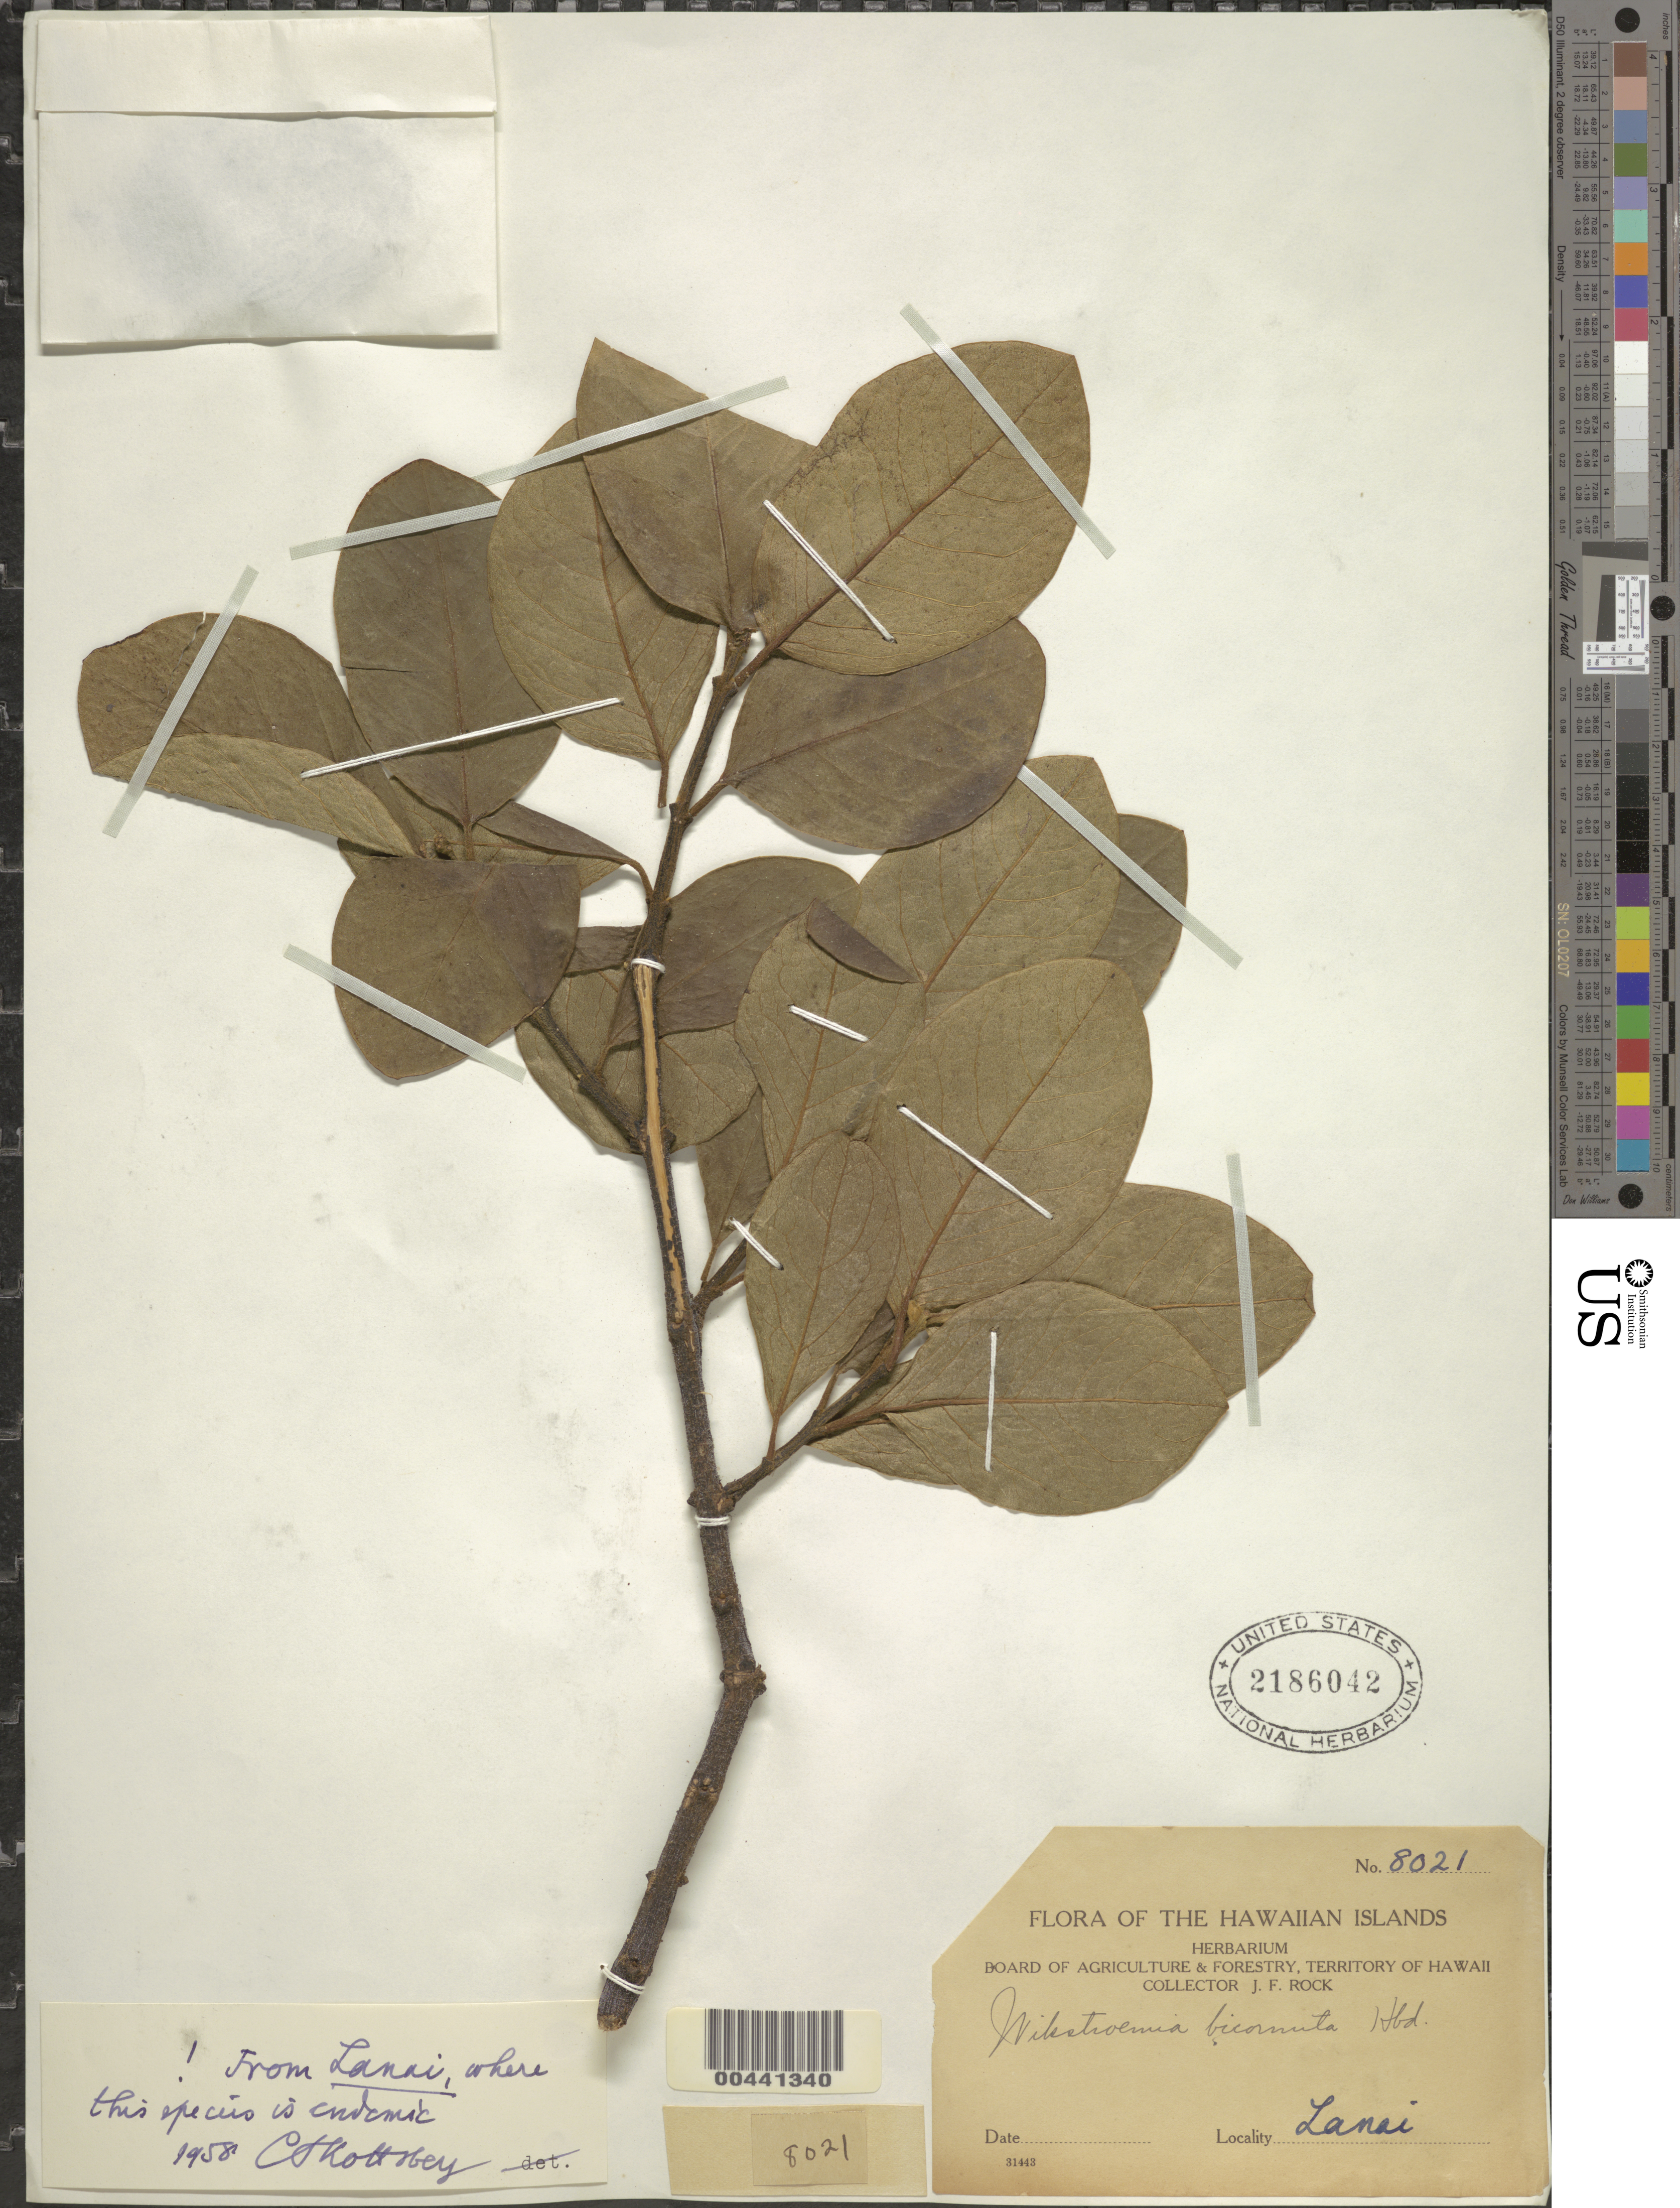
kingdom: Plantae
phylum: Tracheophyta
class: Magnoliopsida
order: Malvales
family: Thymelaeaceae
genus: Wikstroemia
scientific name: Wikstroemia bicornuta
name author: Hillebr.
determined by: Skottsberg, C. J. F.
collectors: J. F. Rock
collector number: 8021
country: United States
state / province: Hawaii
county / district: Maui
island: Lana'i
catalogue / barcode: US 2186042